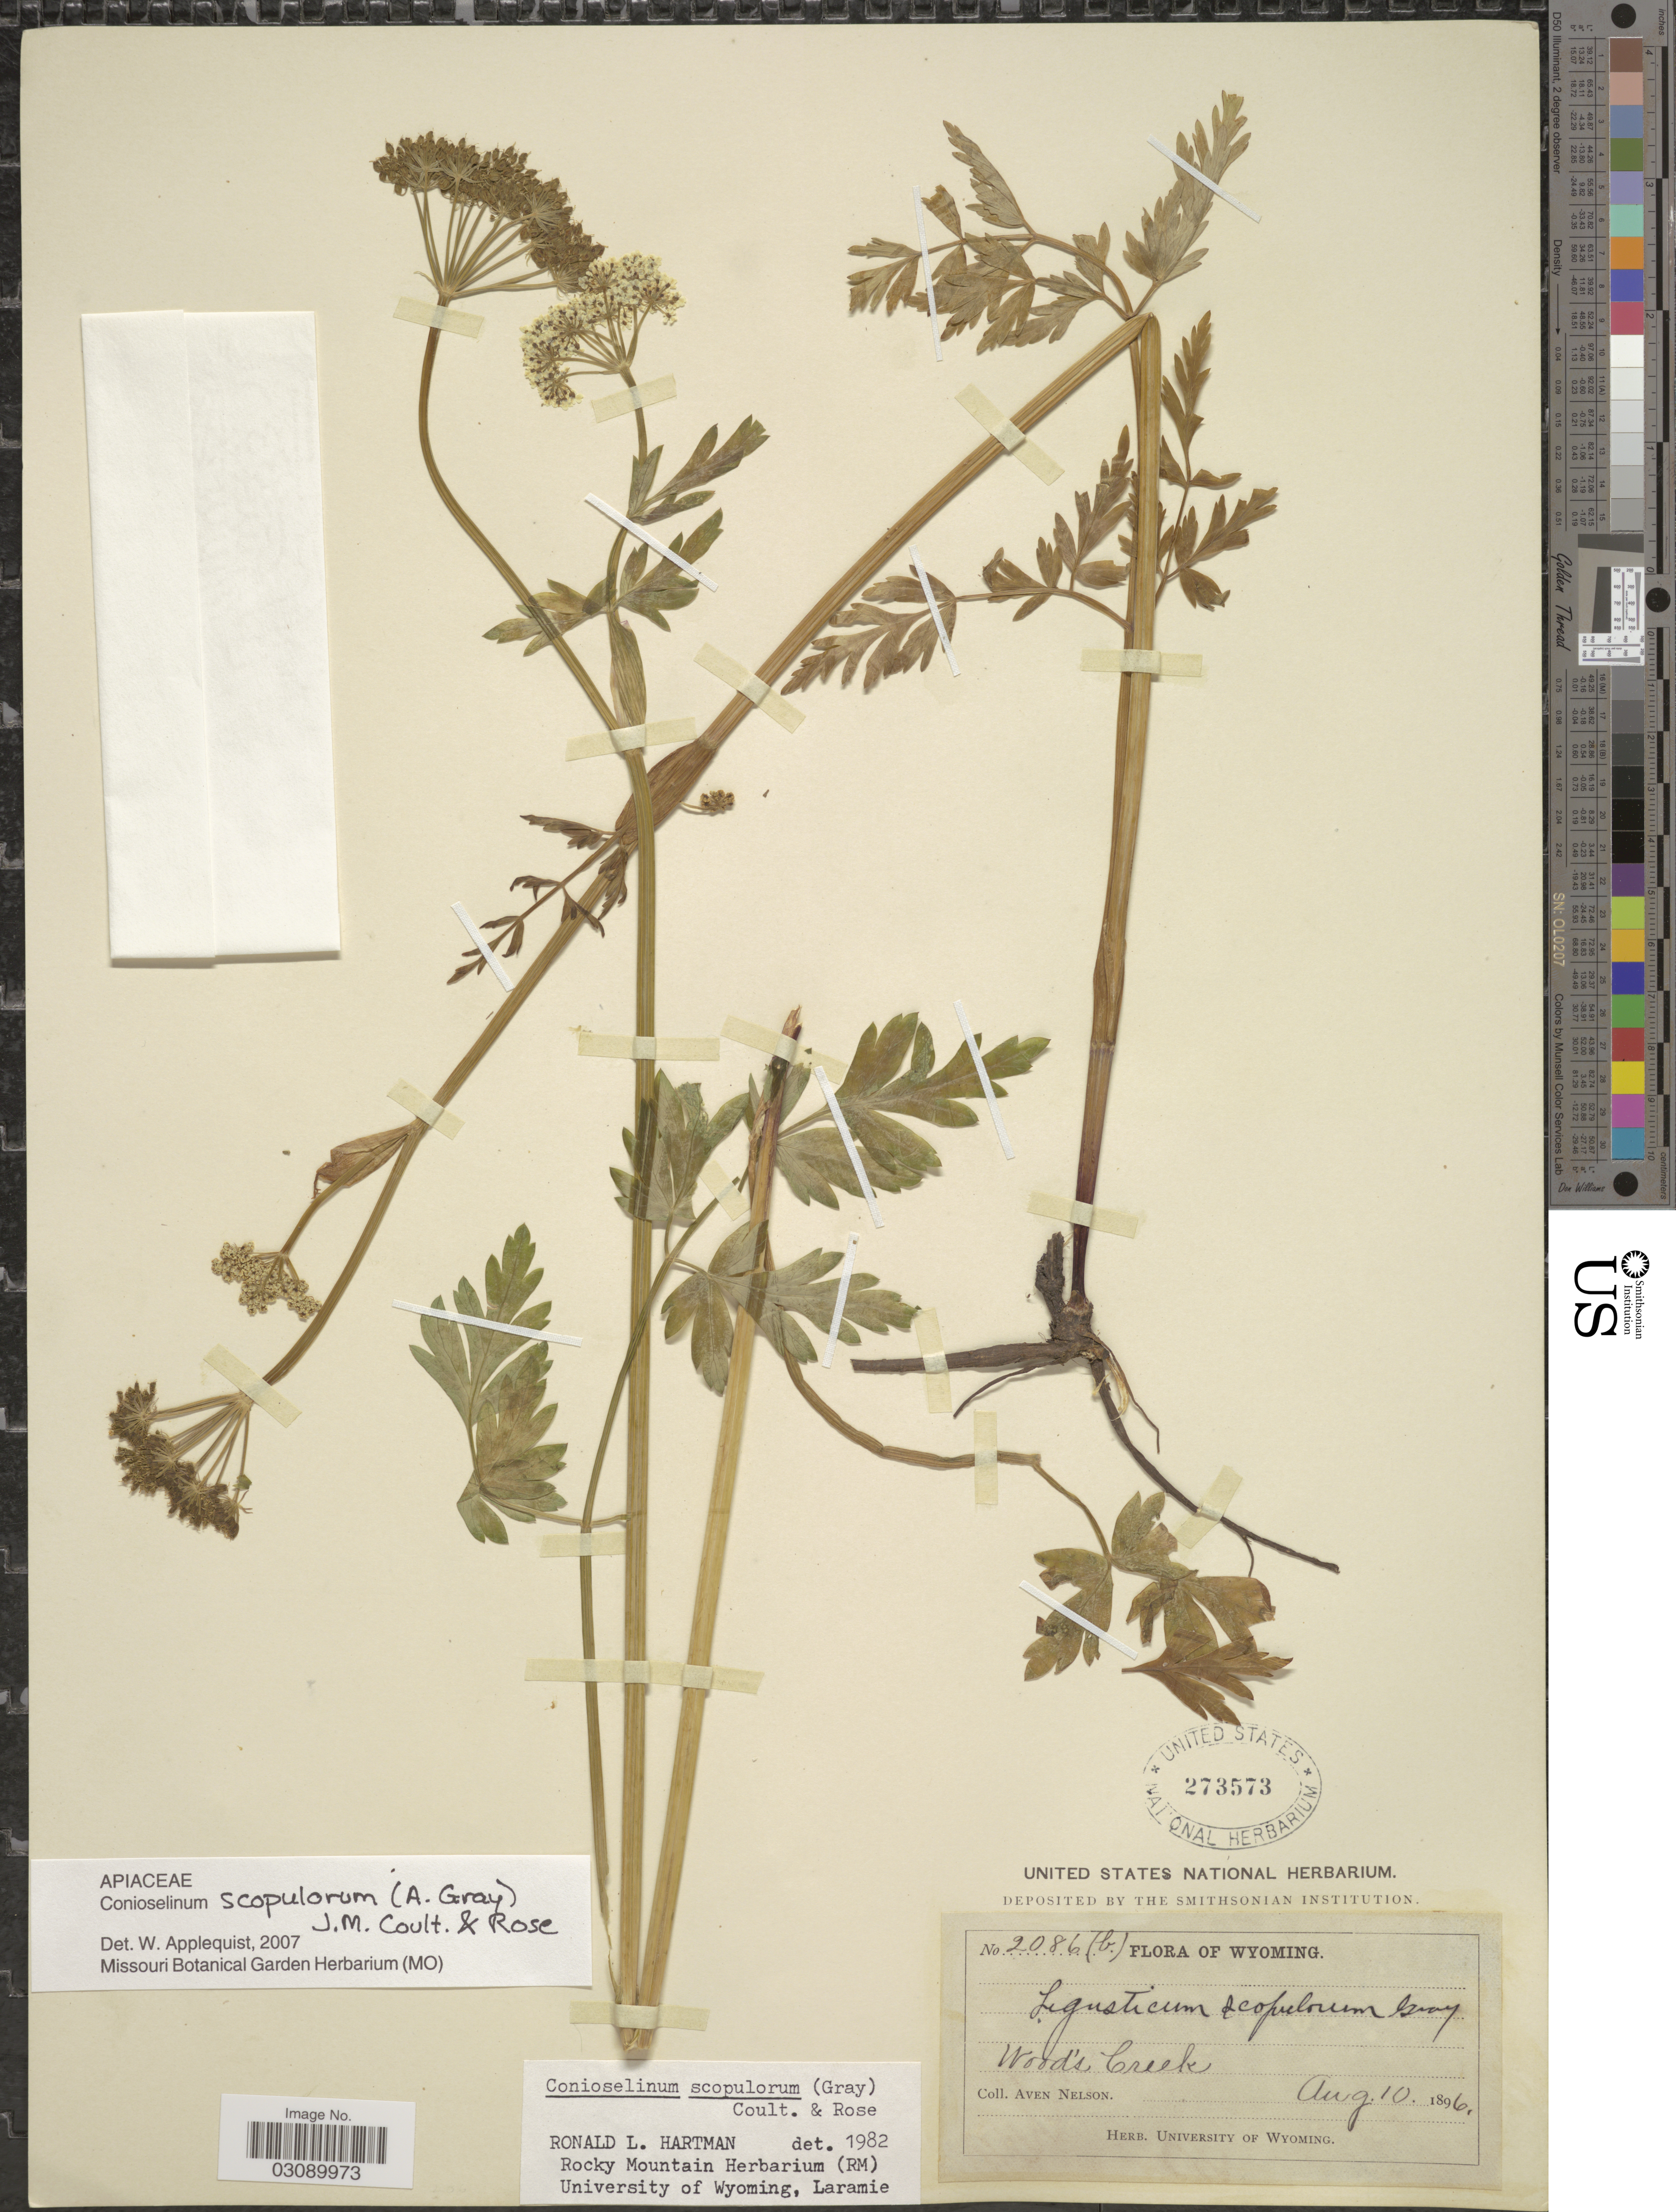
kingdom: Plantae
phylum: Tracheophyta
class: Magnoliopsida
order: Apiales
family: Apiaceae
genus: Conioselinum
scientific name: Conioselinum scopulorum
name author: (A. Gray) J.M. Coult. & Rose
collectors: A. Nelson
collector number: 2086(b)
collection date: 1896-08-10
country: United States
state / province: Wyoming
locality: Wood's Creek.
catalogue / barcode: US 273573